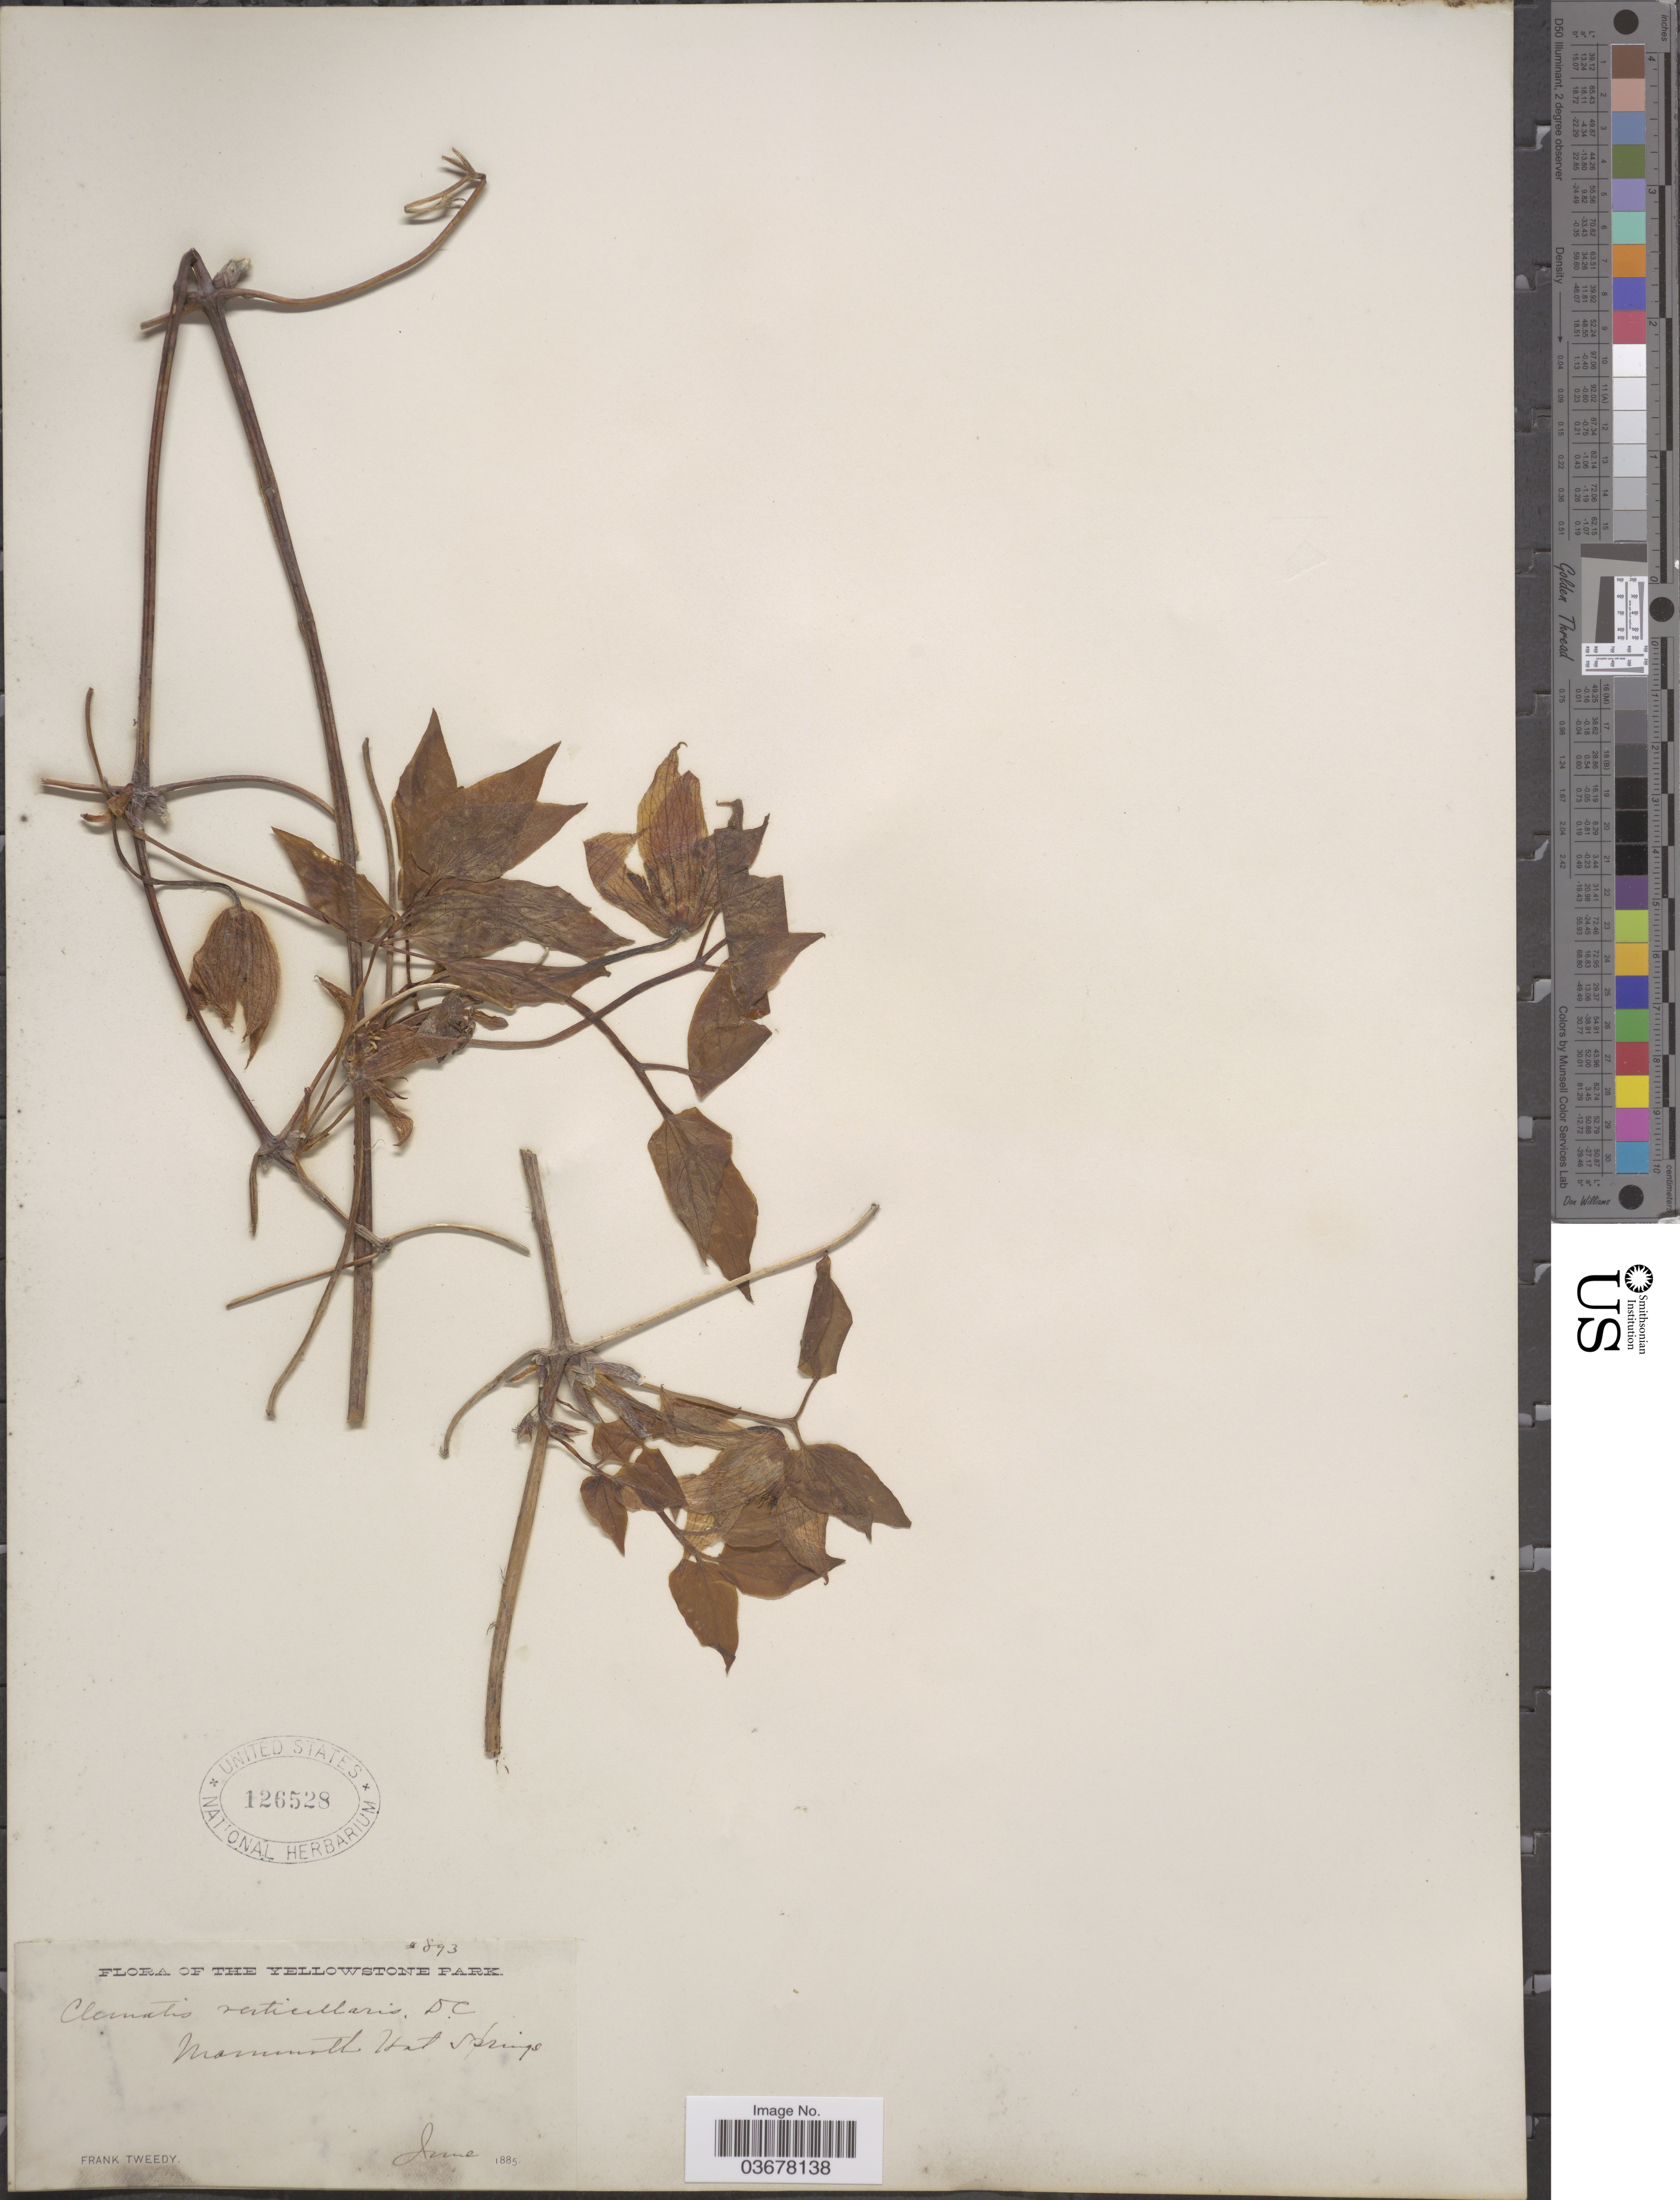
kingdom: Plantae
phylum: Tracheophyta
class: Magnoliopsida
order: Ranunculales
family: Ranunculaceae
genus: Clematis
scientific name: Clematis occidentalis var. grosseserrata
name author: (Rydb.) J.S. Pringle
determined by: Strong, M. T., (US), Smithsonian Institution - National Museum of Natural History (UNITED STATES)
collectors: F. Tweedy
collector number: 893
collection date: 1885-06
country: United States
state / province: Wyoming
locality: The Yellowstone Park. Mammoth Hot Springs.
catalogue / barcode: US 126528